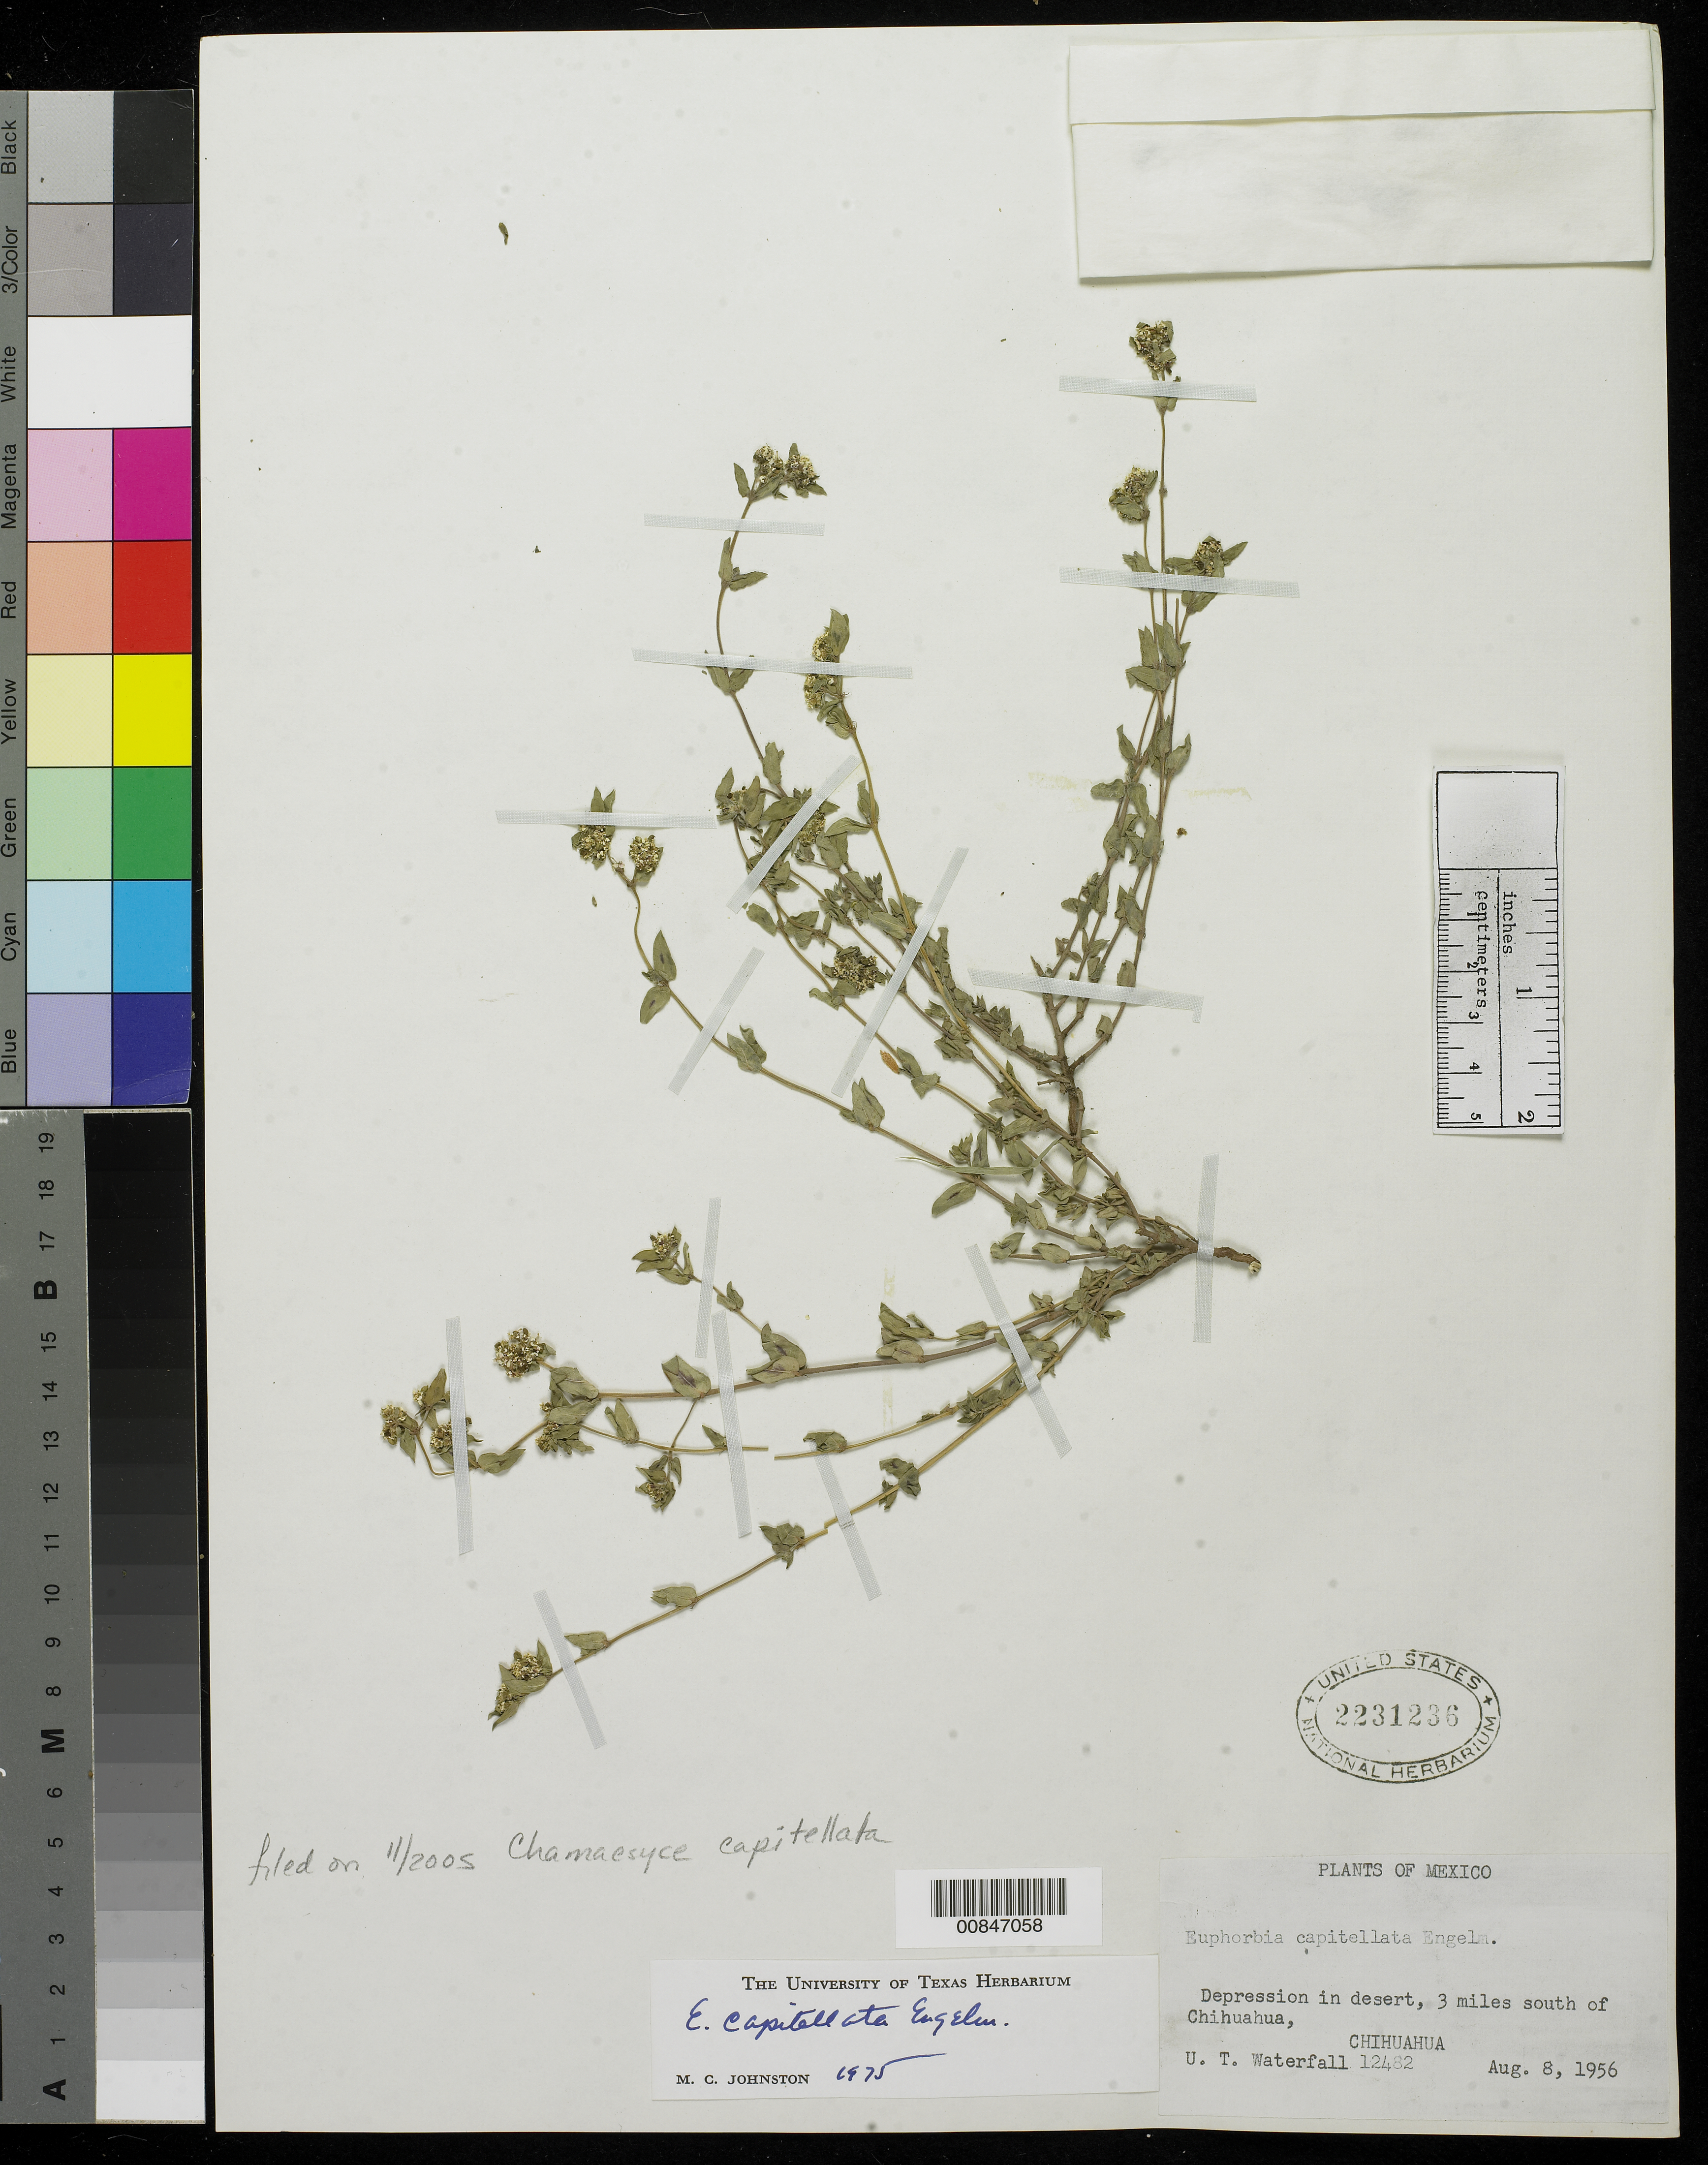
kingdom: Plantae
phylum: Tracheophyta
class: Magnoliopsida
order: Malpighiales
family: Euphorbiaceae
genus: Euphorbia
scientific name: Euphorbia capitellata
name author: Engelm. in Emory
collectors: U. T. Waterfall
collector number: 12482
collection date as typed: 08 Aug 1956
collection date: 1956-08-08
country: Mexico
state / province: Chihuahua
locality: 3 miles south of Chihuahua.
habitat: Depression in desert.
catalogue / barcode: US 2231236